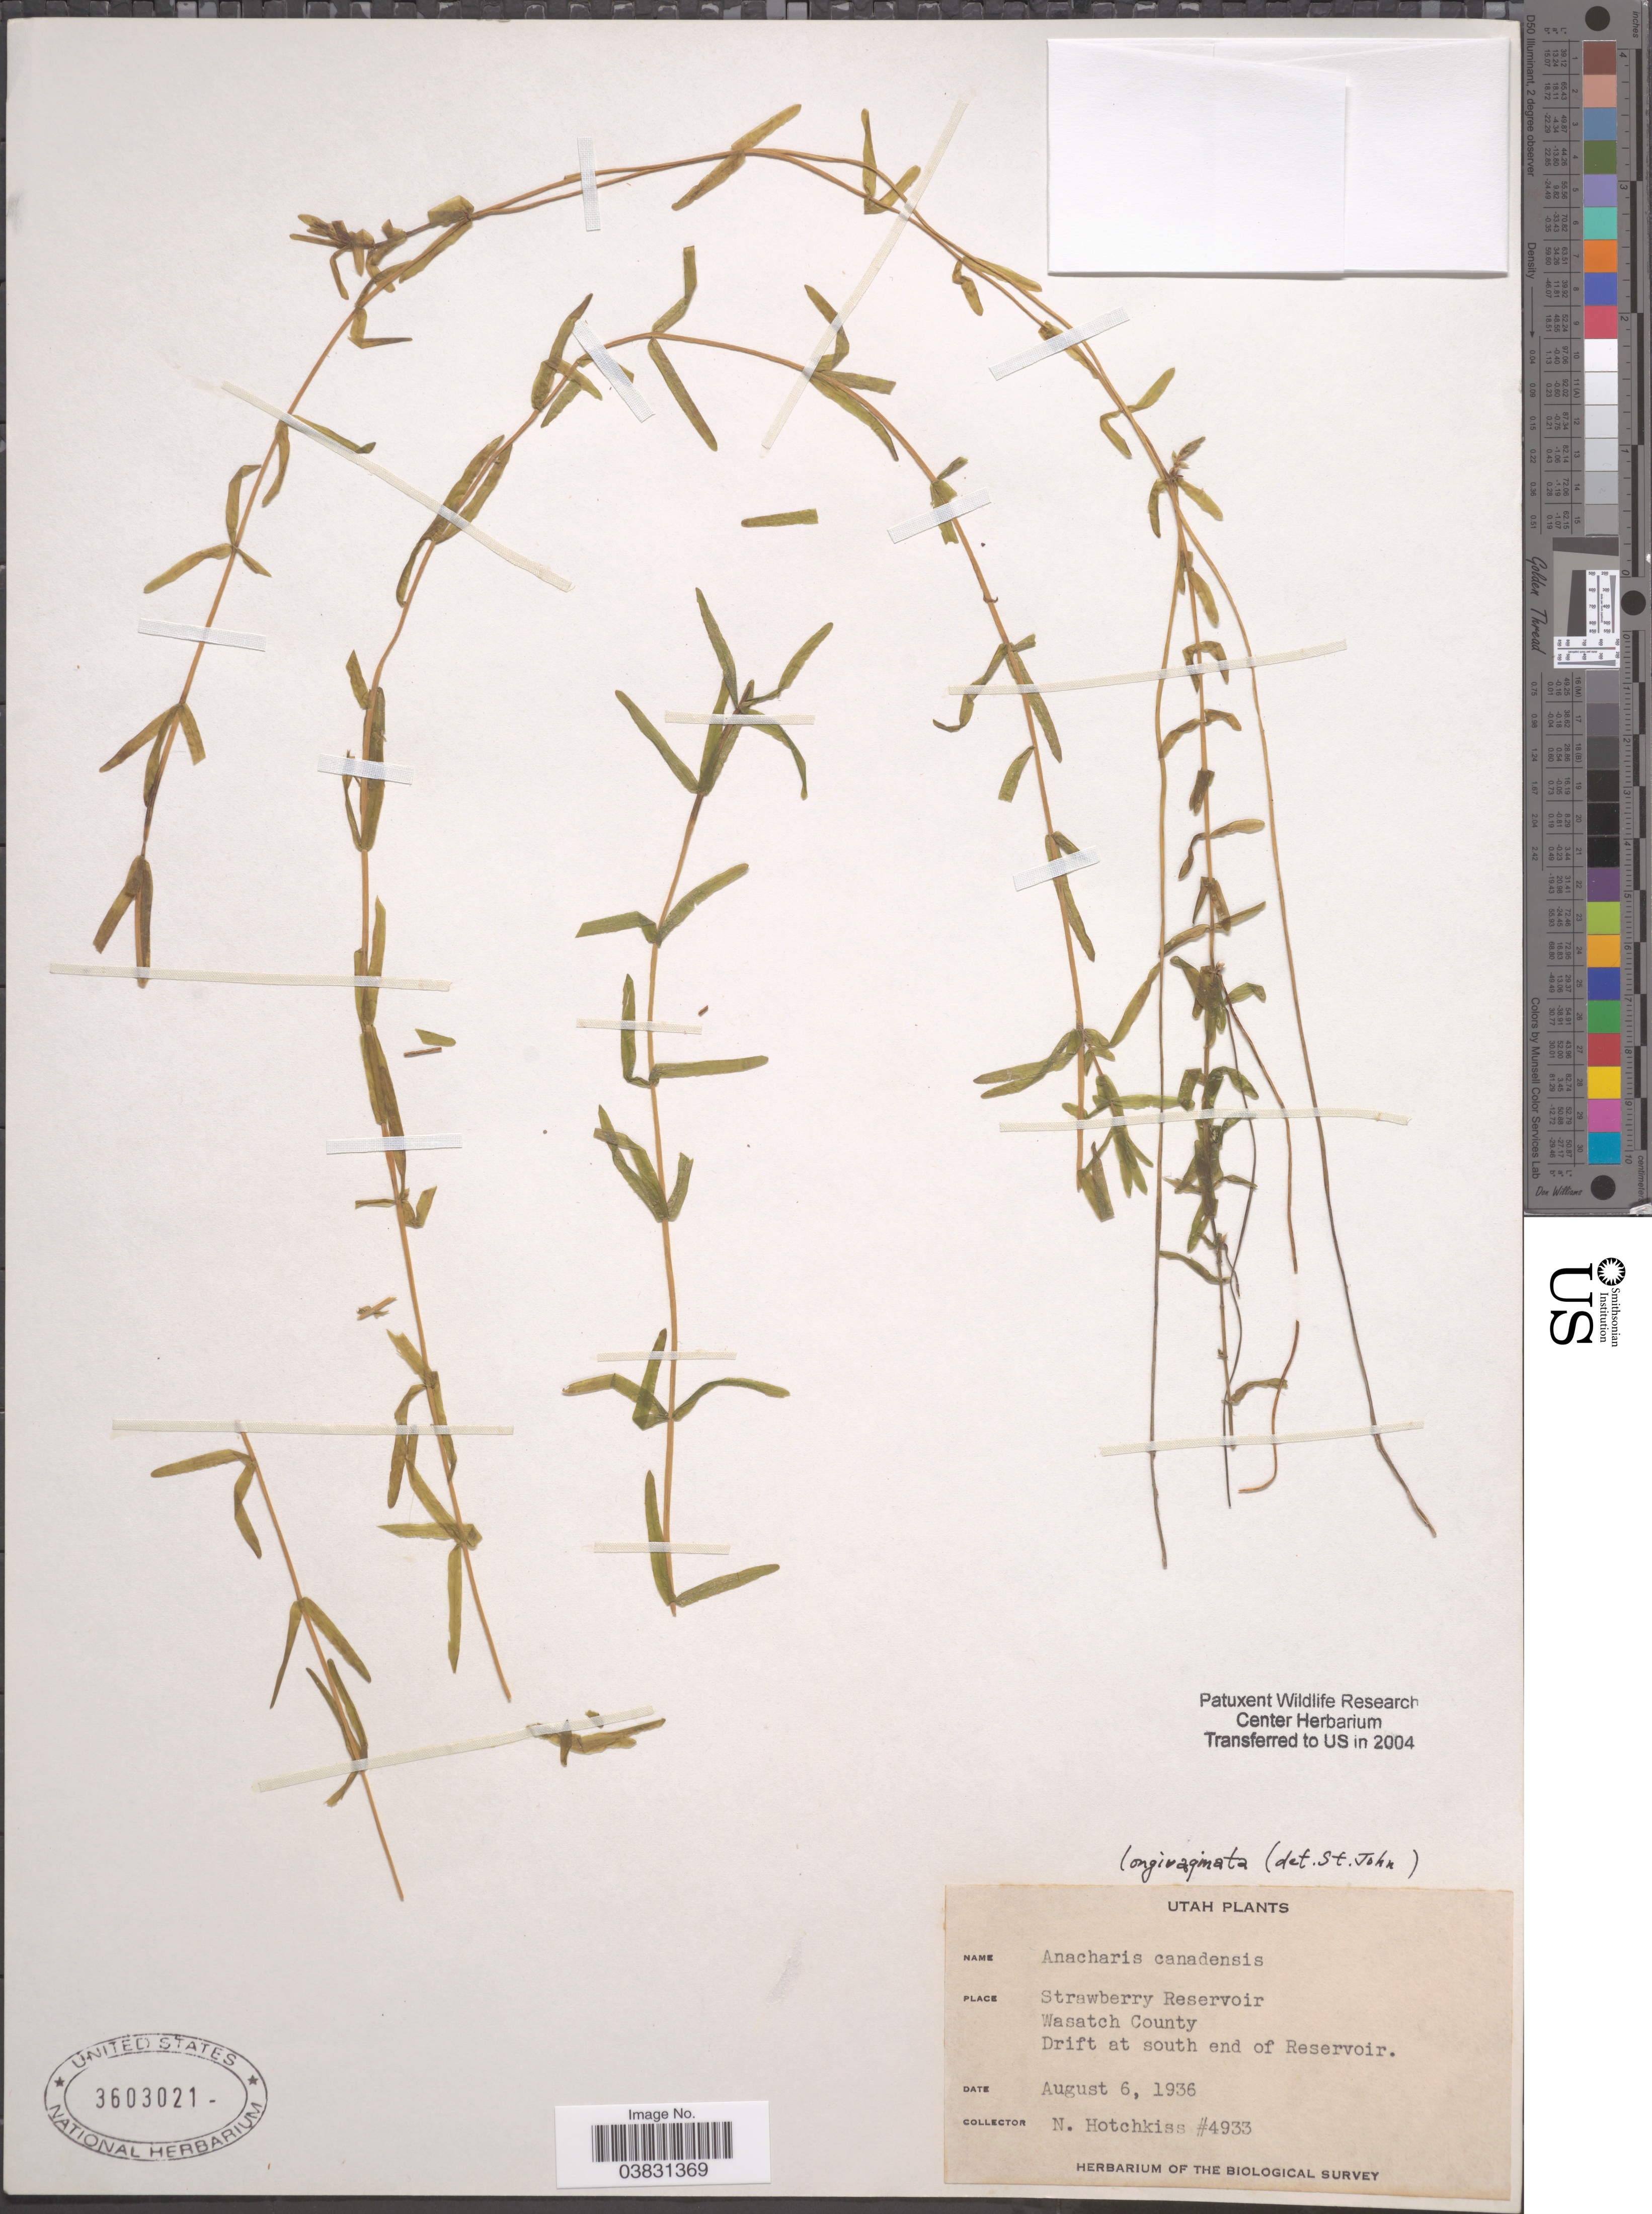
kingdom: Plantae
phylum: Tracheophyta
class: Liliopsida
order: Alismatales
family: Hydrocharitaceae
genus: Elodea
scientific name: Elodea canadensis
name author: Michx.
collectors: N. Hotchkiss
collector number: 4933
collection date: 1936-08-06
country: United States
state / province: Utah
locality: Strawberry Reservoir. Wasatch County. Drift at south end of Reservoir.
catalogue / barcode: US 3603021